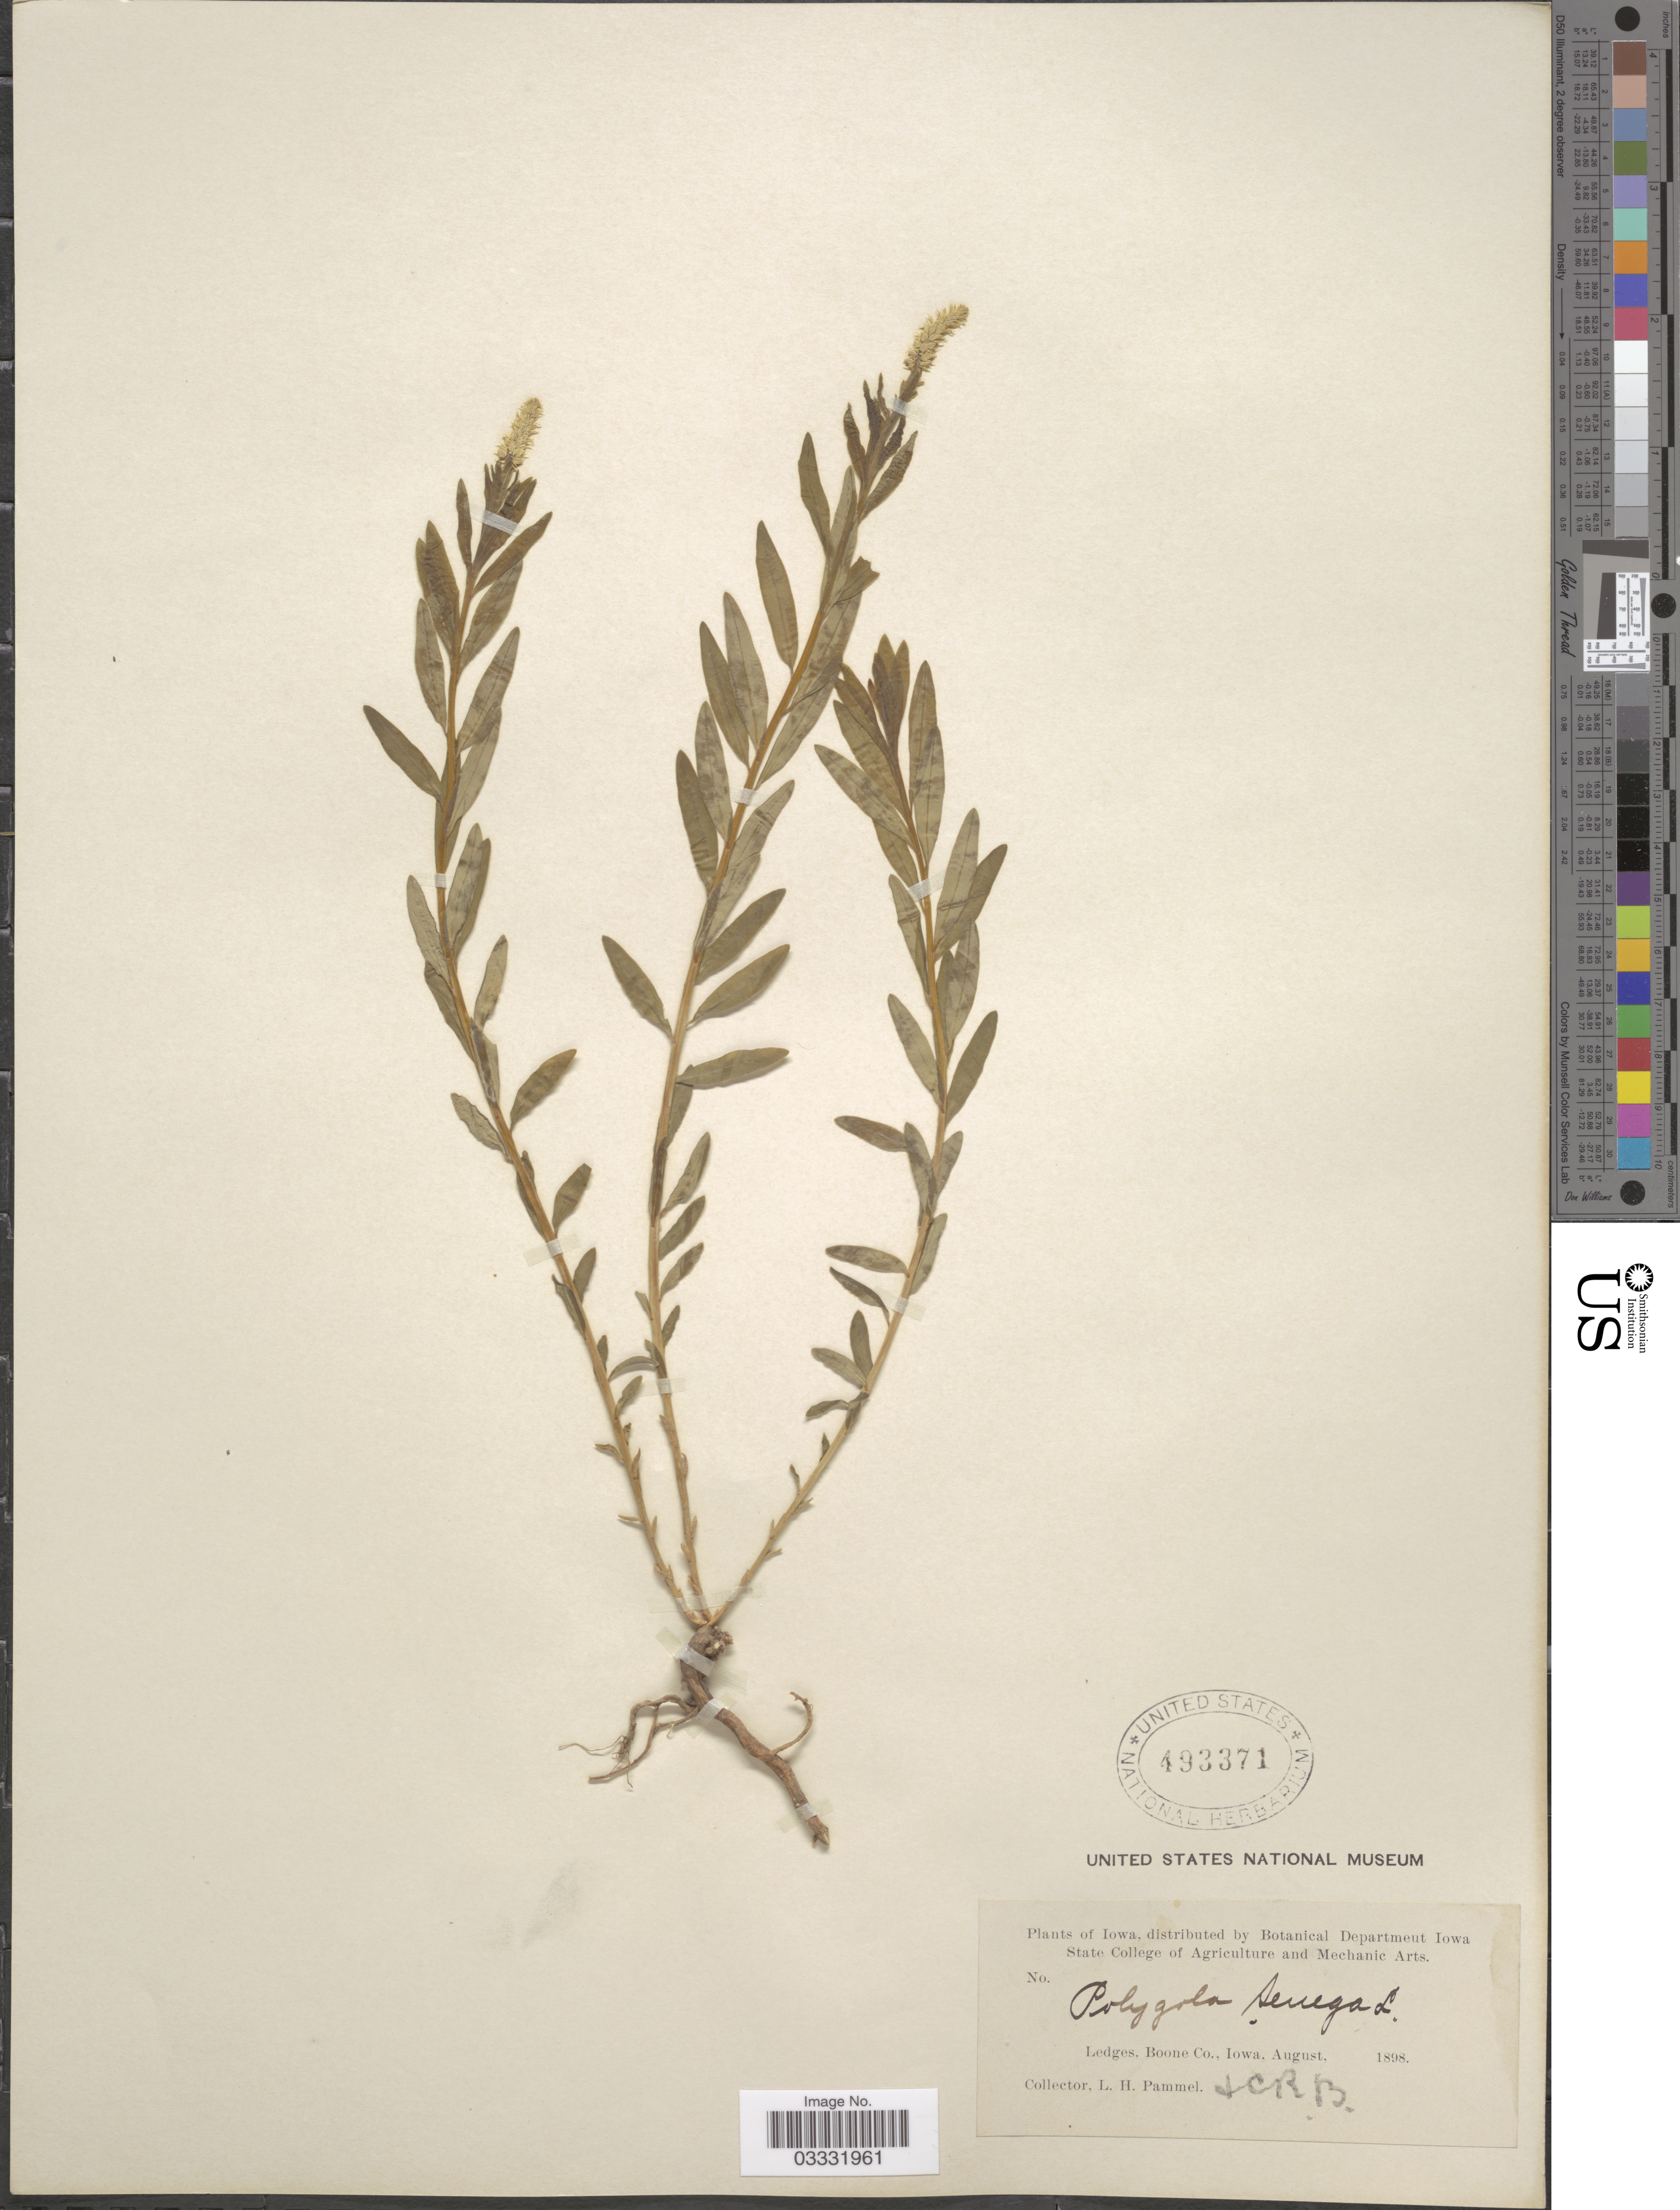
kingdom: Plantae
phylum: Tracheophyta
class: Magnoliopsida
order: Fabales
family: Polygalaceae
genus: Polygala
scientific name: Polygala senega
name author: L.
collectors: L. Pammel & C. R. B.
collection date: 1898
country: United States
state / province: Iowa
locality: Ledges, Boone Co.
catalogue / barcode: US 493371